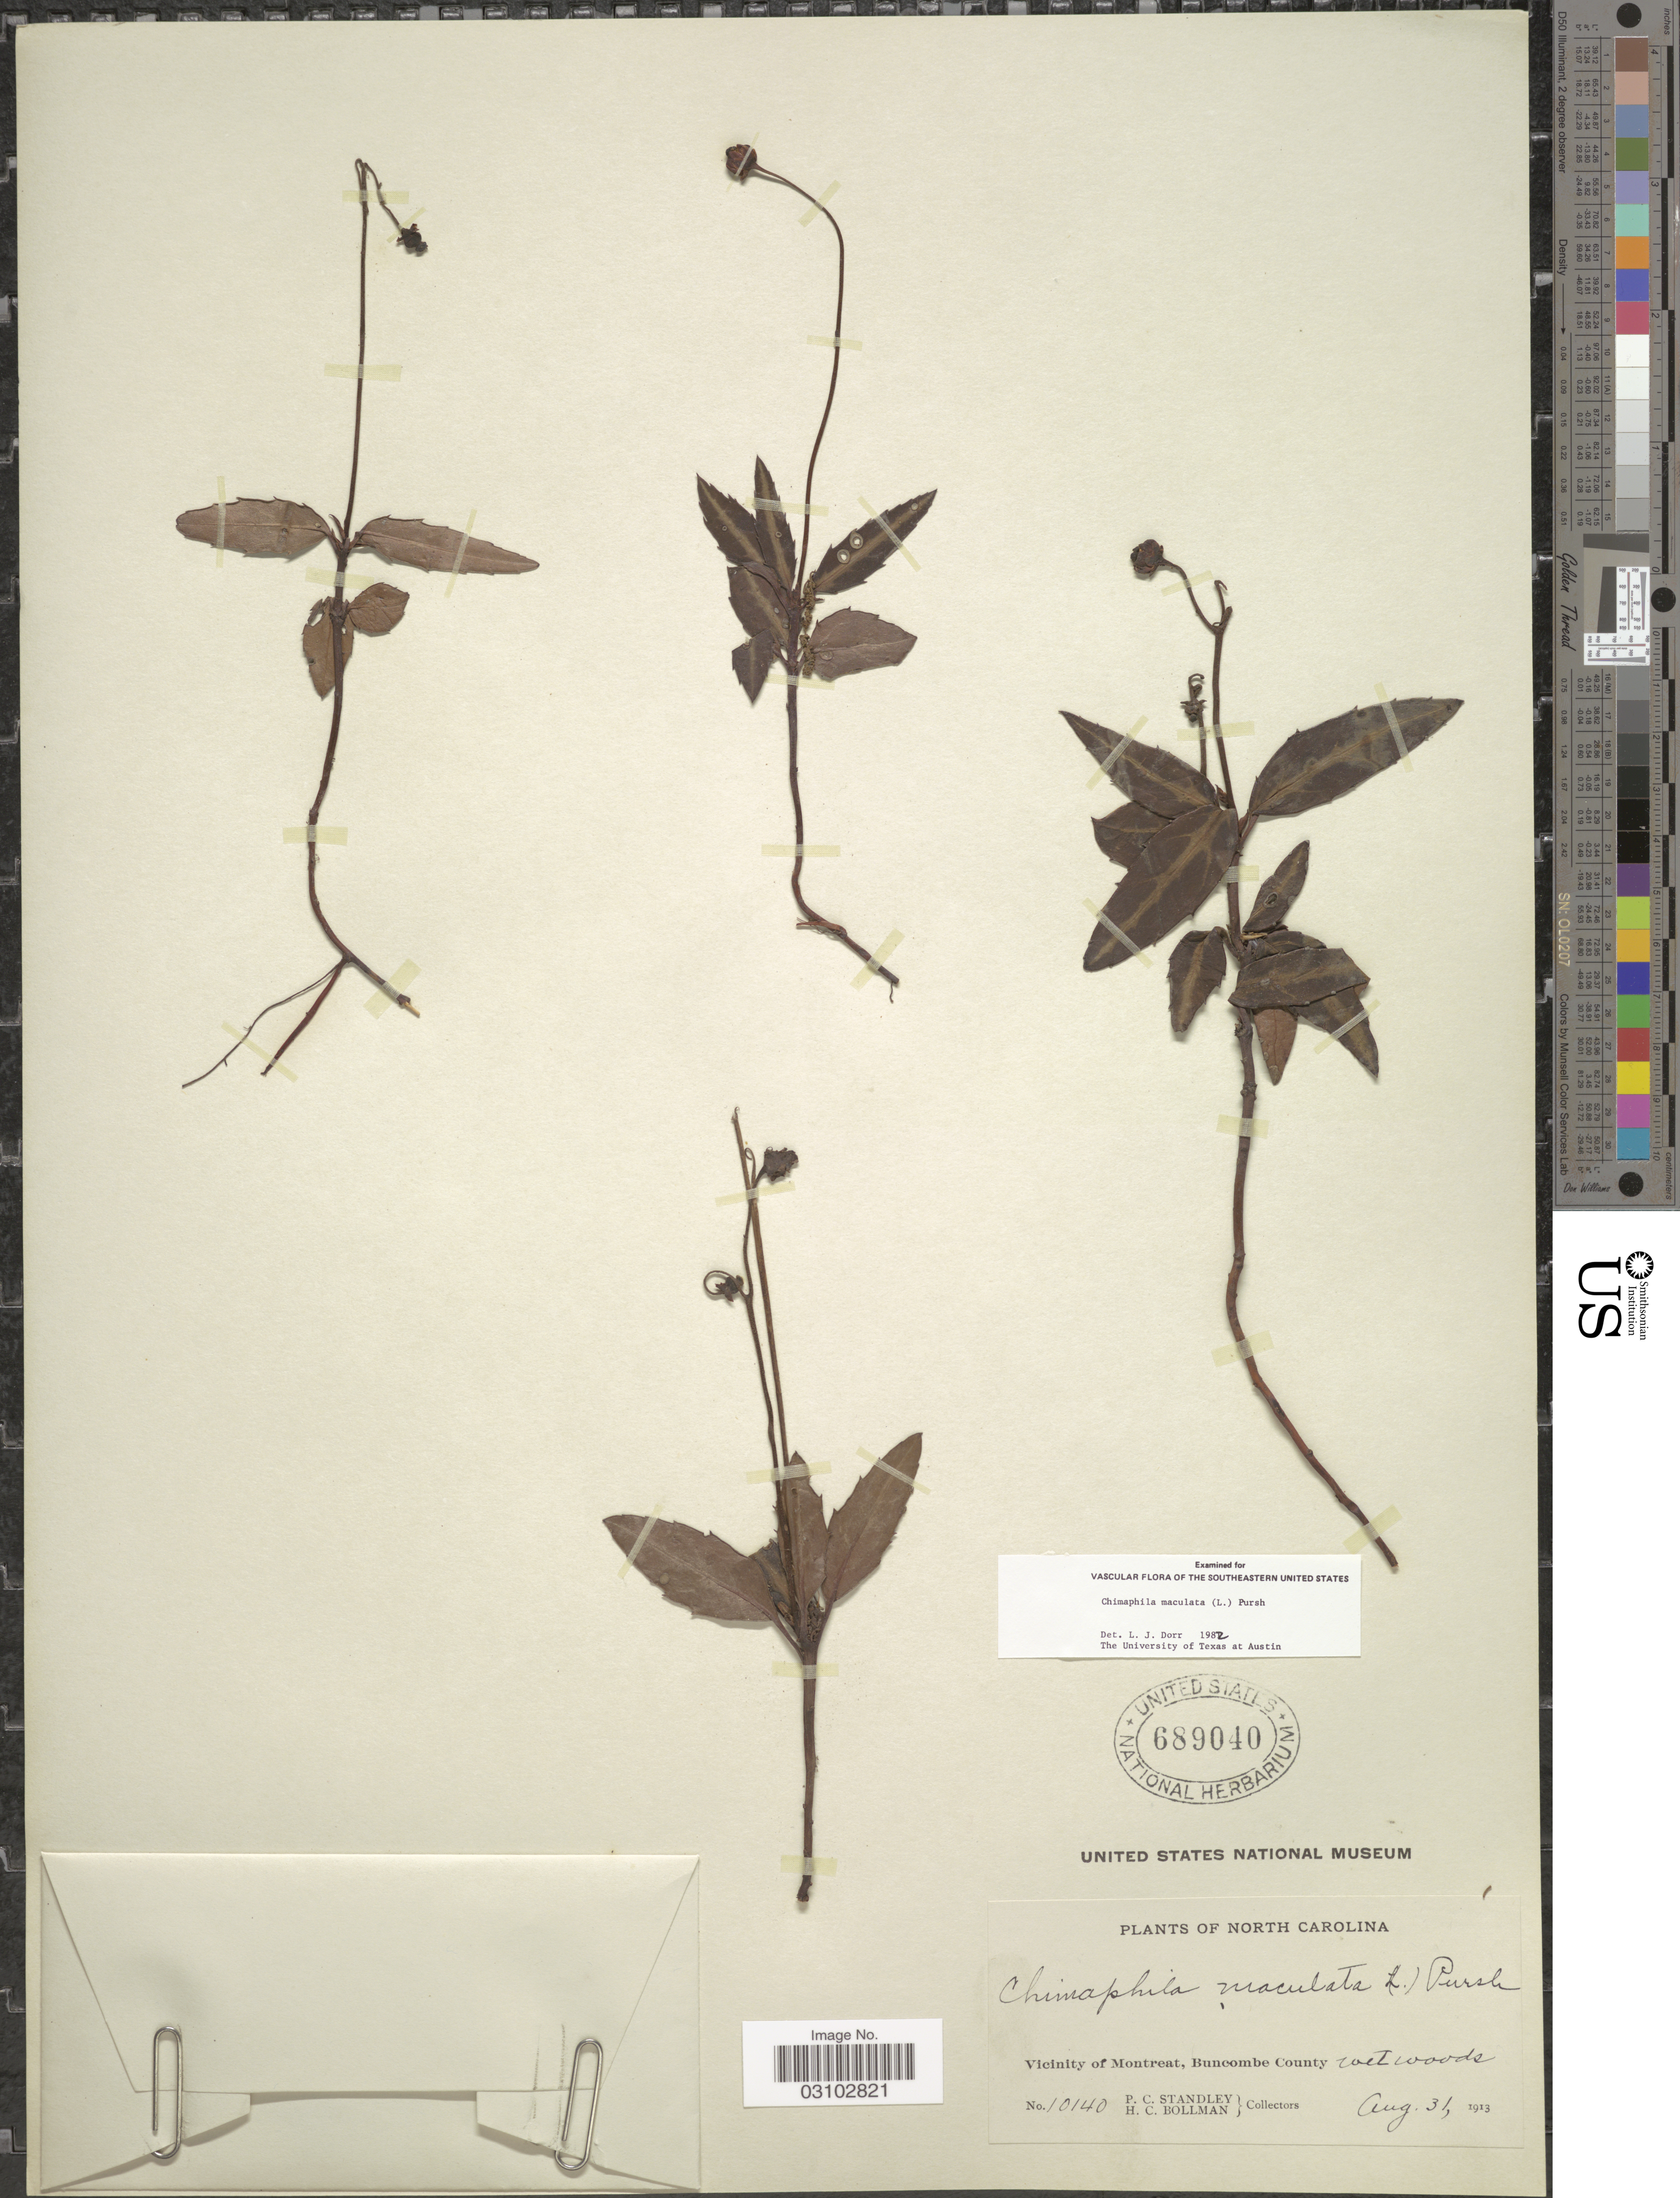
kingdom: Plantae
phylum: Tracheophyta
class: Magnoliopsida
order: Ericales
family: Ericaceae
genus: Chimaphila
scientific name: Chimaphila maculata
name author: (L.) Pursh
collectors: P. C. Standley & H. C. Bollman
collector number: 10140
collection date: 1913-08-31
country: United States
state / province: North Carolina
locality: Vicinity of Montreay, Buncombe County.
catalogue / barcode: US 689040